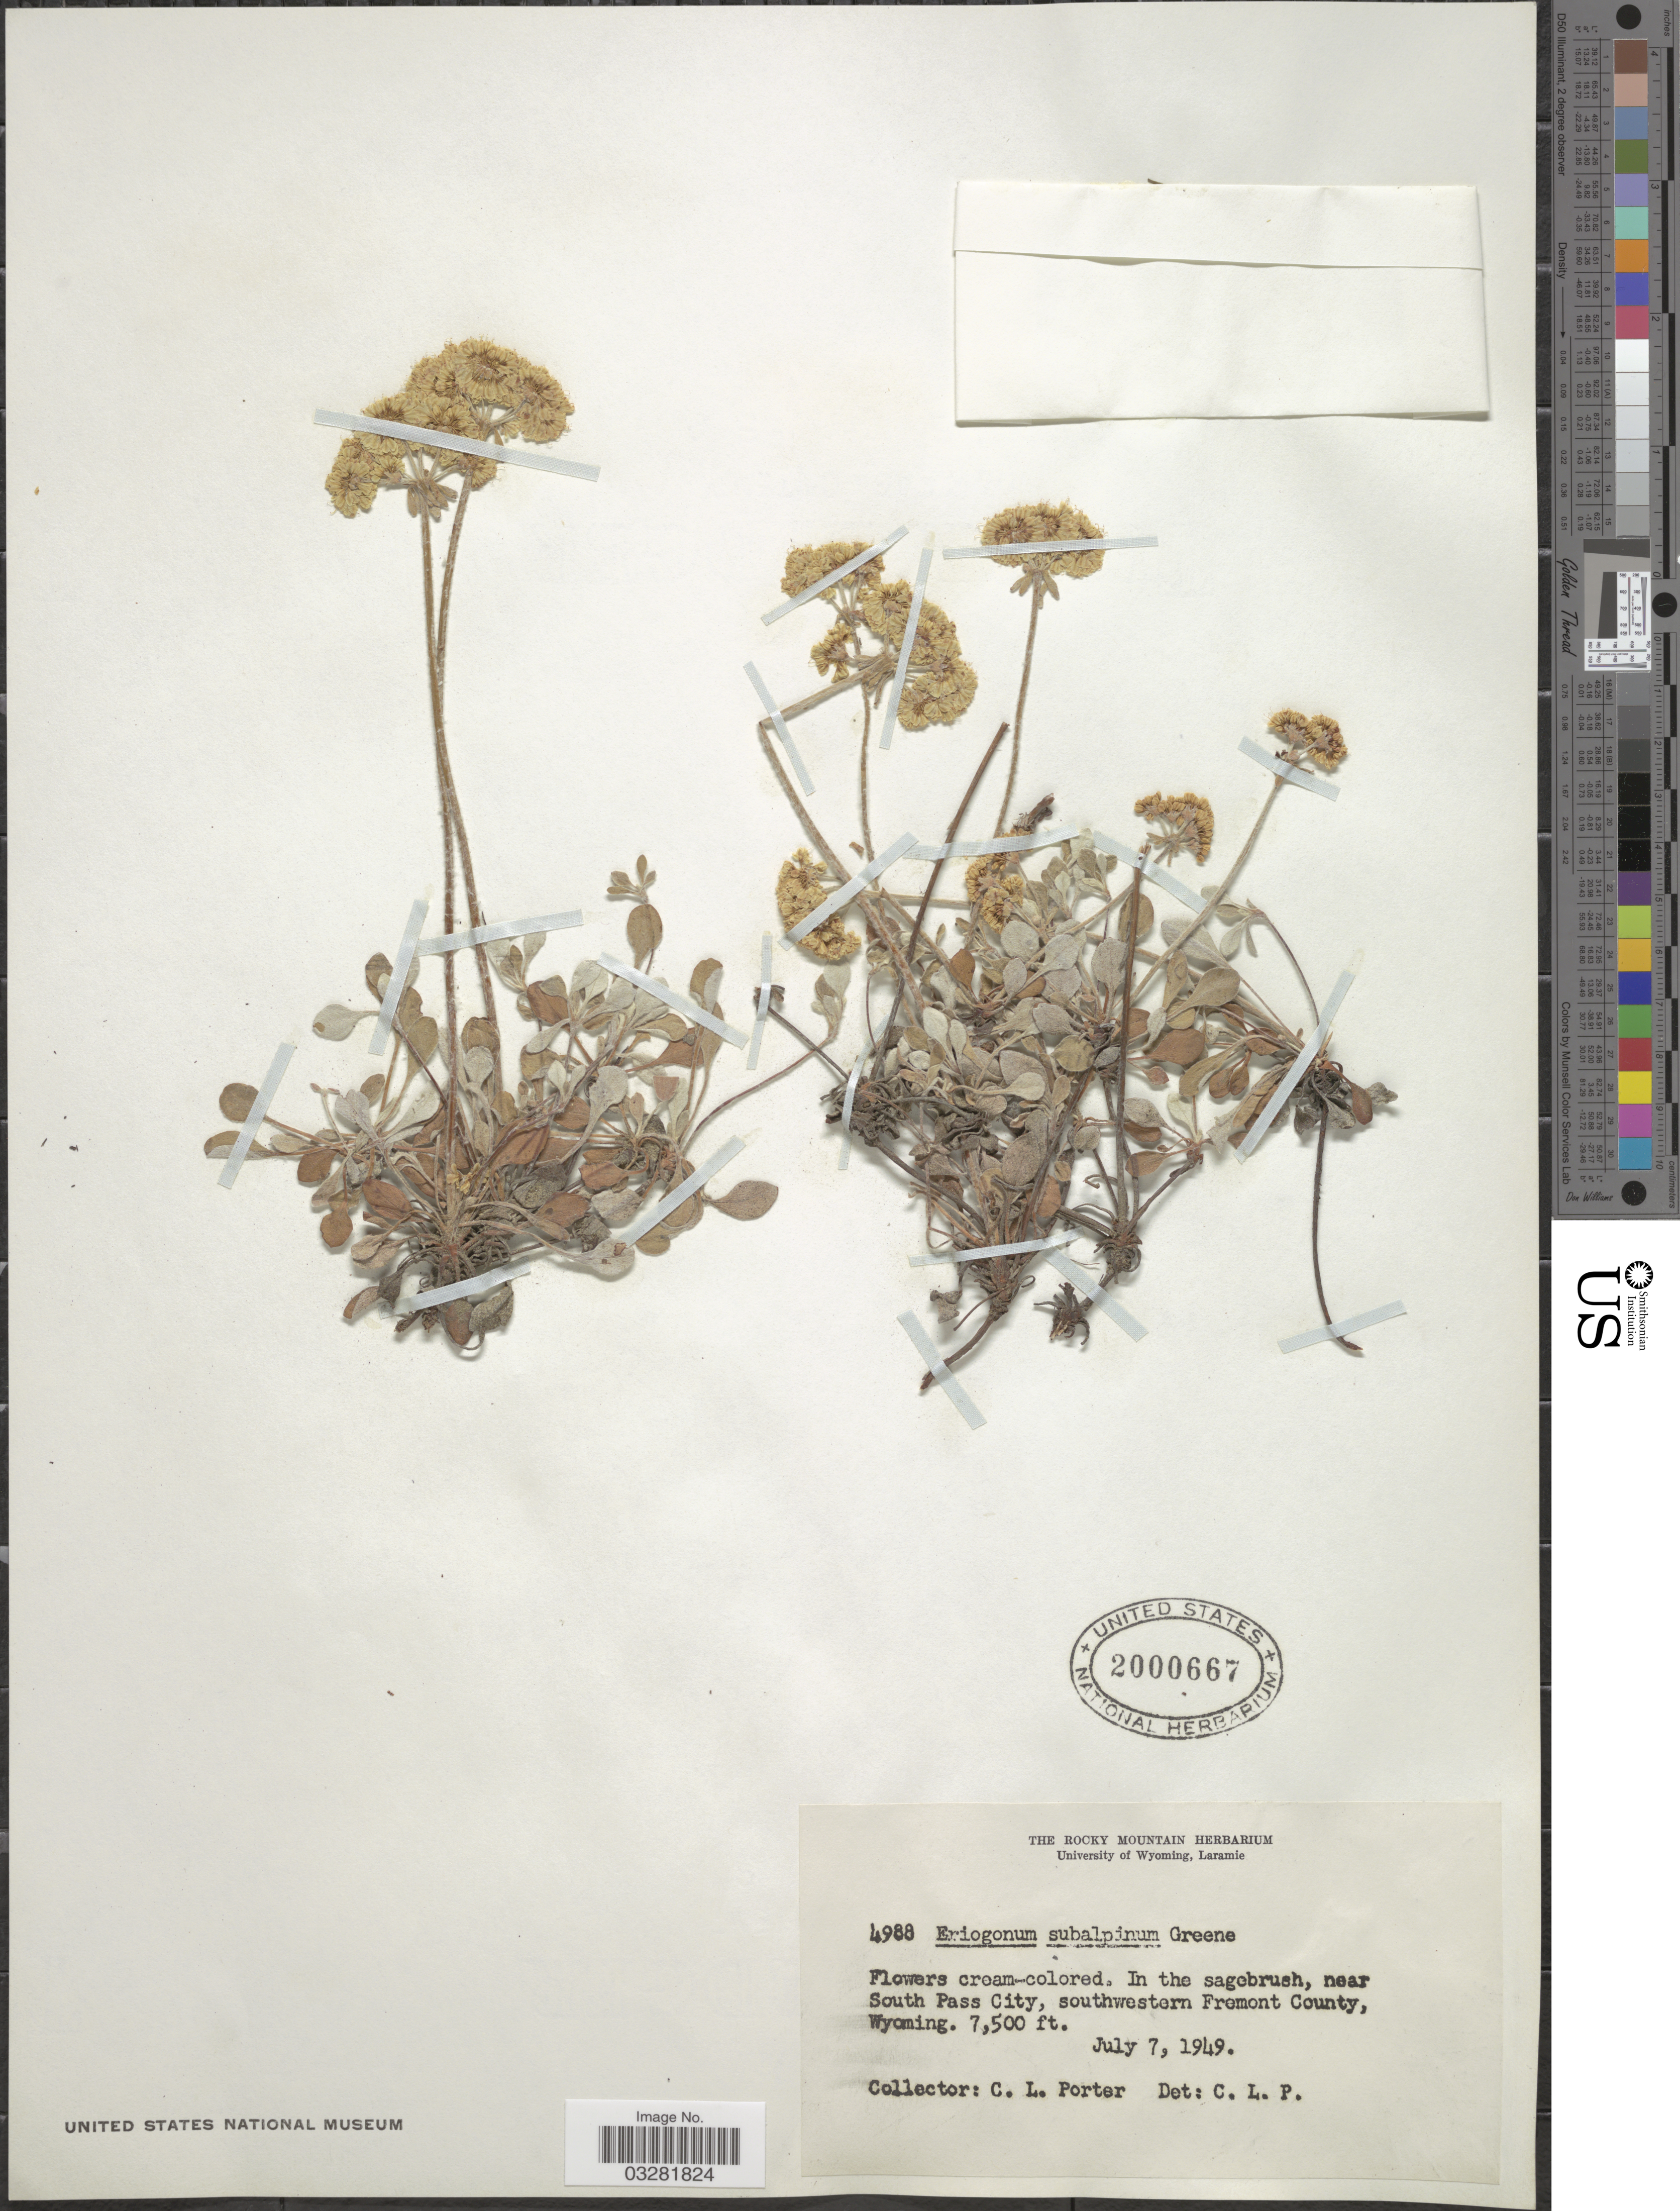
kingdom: Plantae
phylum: Tracheophyta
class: Magnoliopsida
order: Caryophyllales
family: Polygonaceae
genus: Eriogonum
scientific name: Eriogonum umbellatum var. subalpinum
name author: M.E. Jones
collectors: C. L. Porter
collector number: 4988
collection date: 1949-07-07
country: United States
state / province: Wyoming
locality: In the sagebrush, near South Pass City, southwestern Fremont County.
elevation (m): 2286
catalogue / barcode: US 2000667